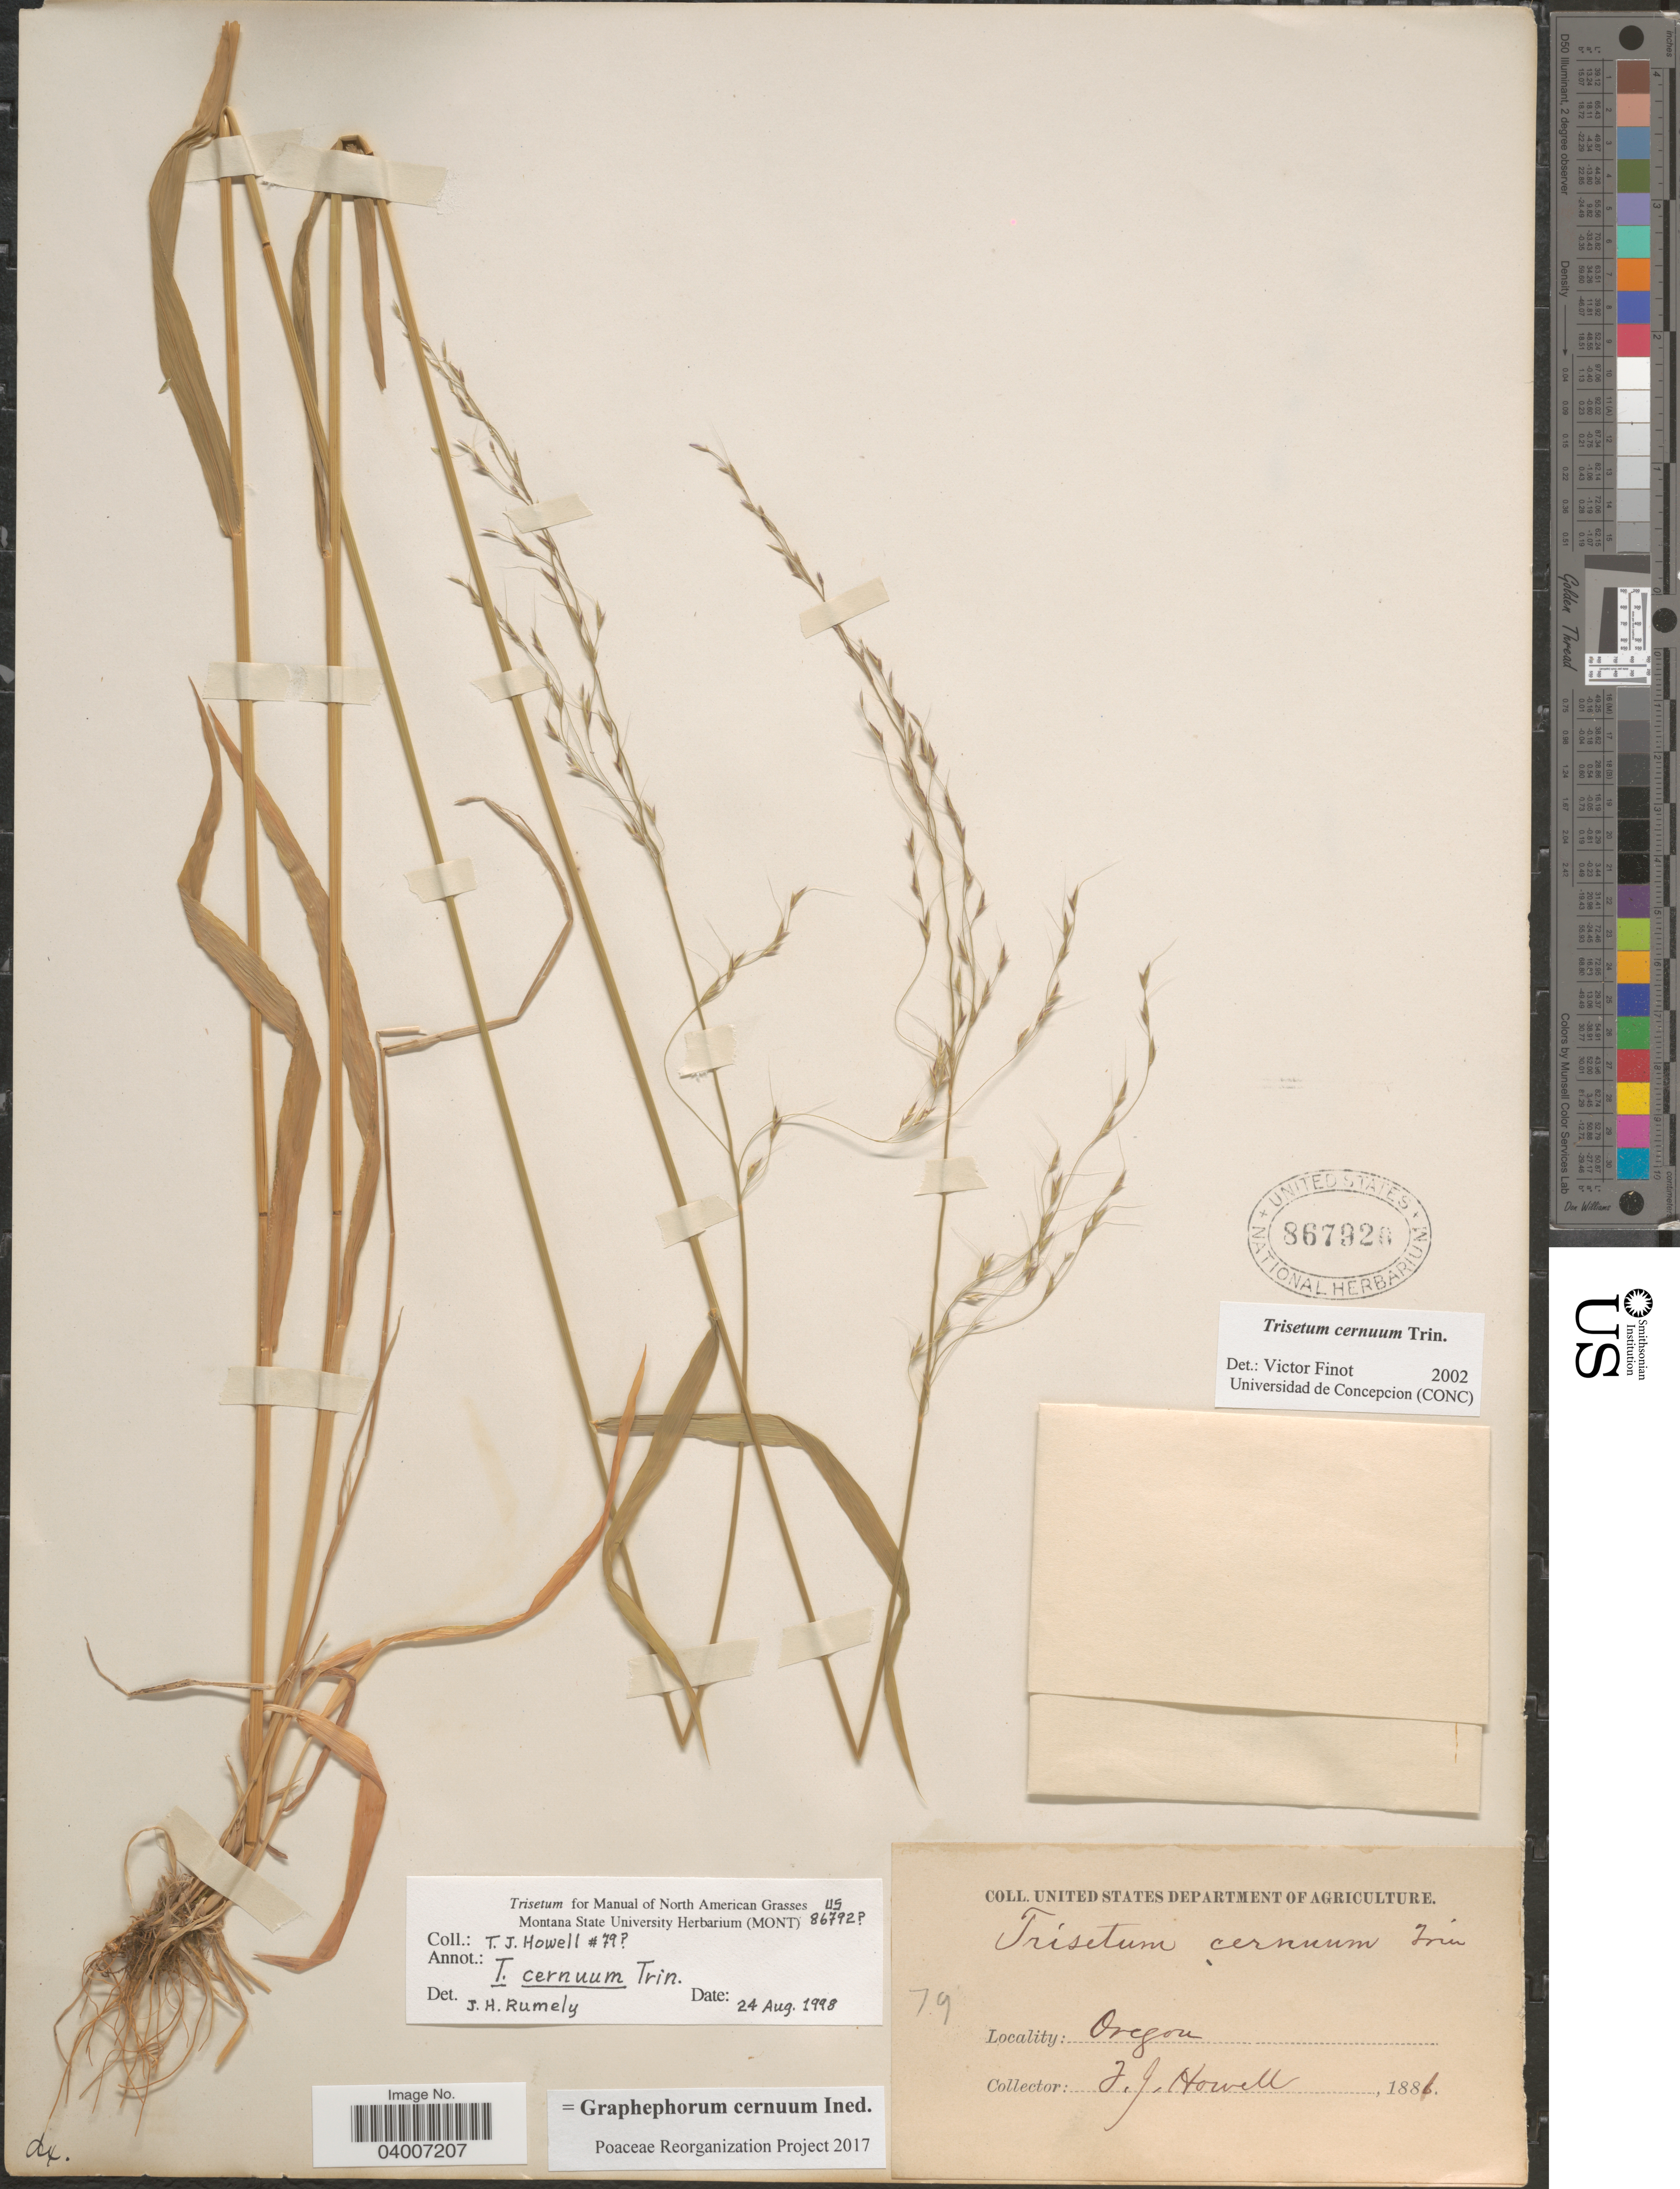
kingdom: Plantae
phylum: Tracheophyta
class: Liliopsida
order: Poales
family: Poaceae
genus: Graphephorum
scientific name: Graphephorum cernuum ined.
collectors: T. J. Howell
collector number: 79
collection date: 1881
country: United States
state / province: Oregon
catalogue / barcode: US 867926